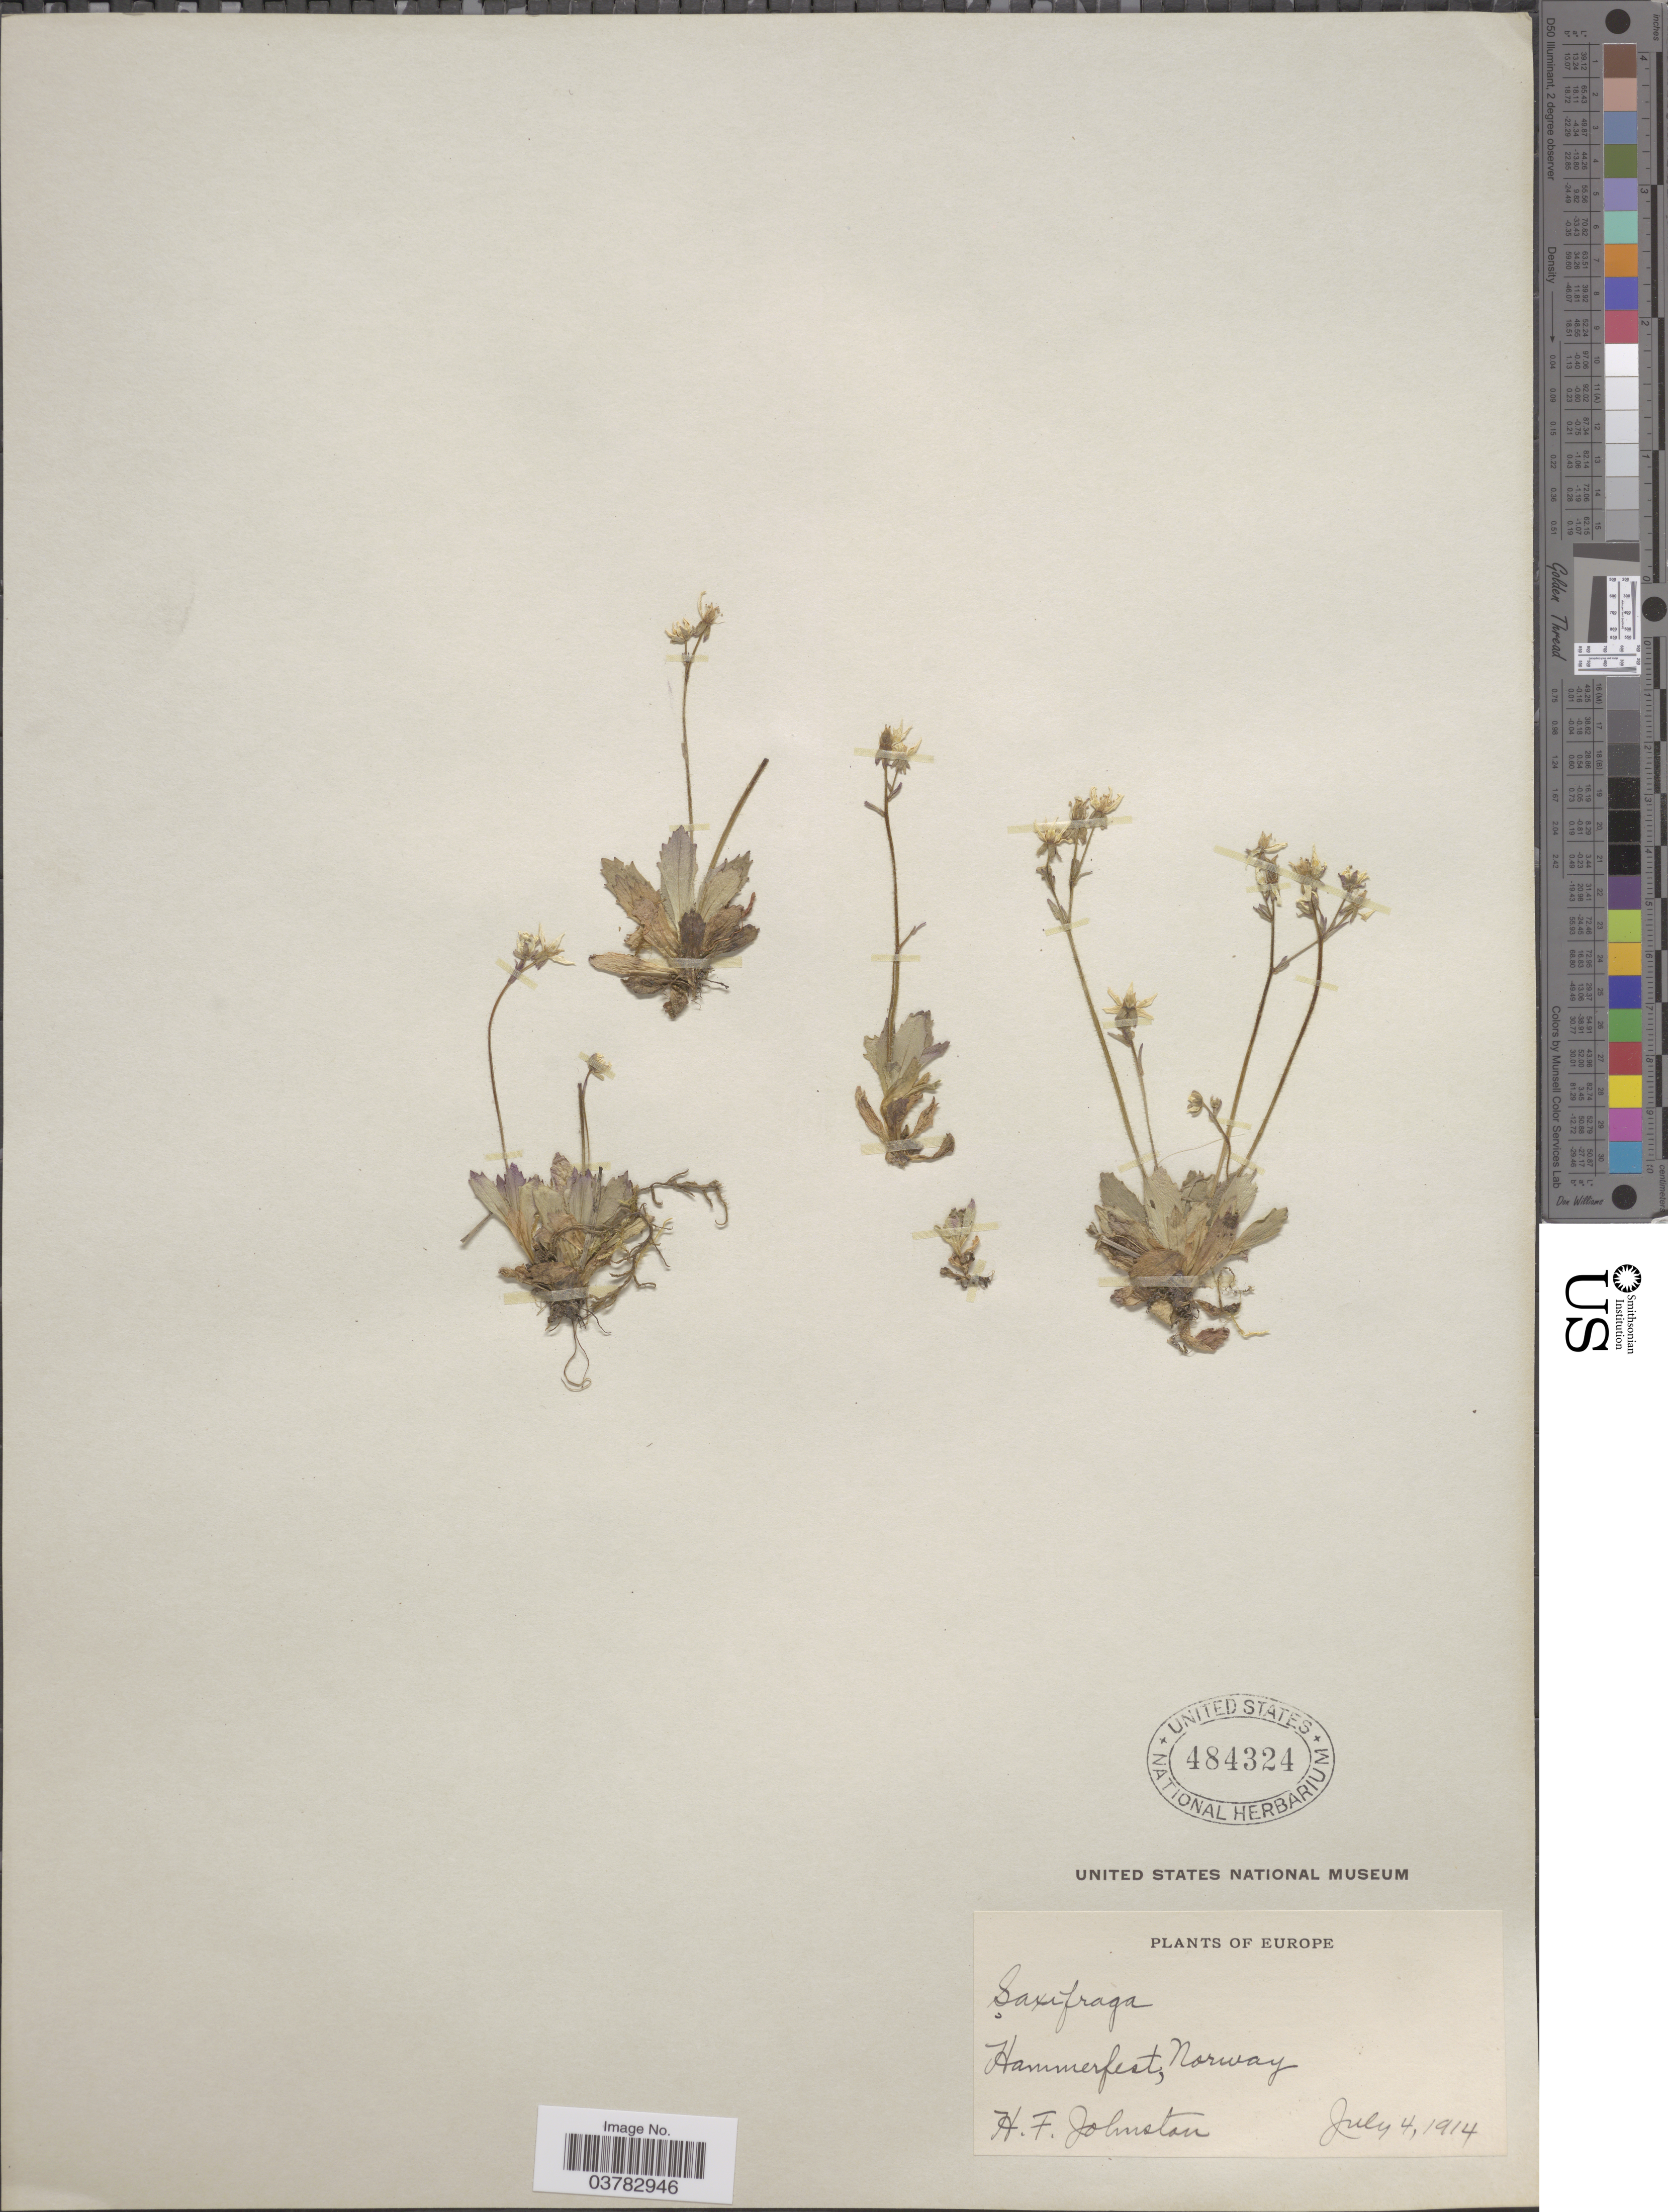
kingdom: Plantae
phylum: Tracheophyta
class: Magnoliopsida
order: Saxifragales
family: Saxifragaceae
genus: Saxifraga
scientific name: Saxifraga sp.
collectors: H. Johnston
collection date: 1914-07-04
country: Norway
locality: Hammersfest.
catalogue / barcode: US 484324